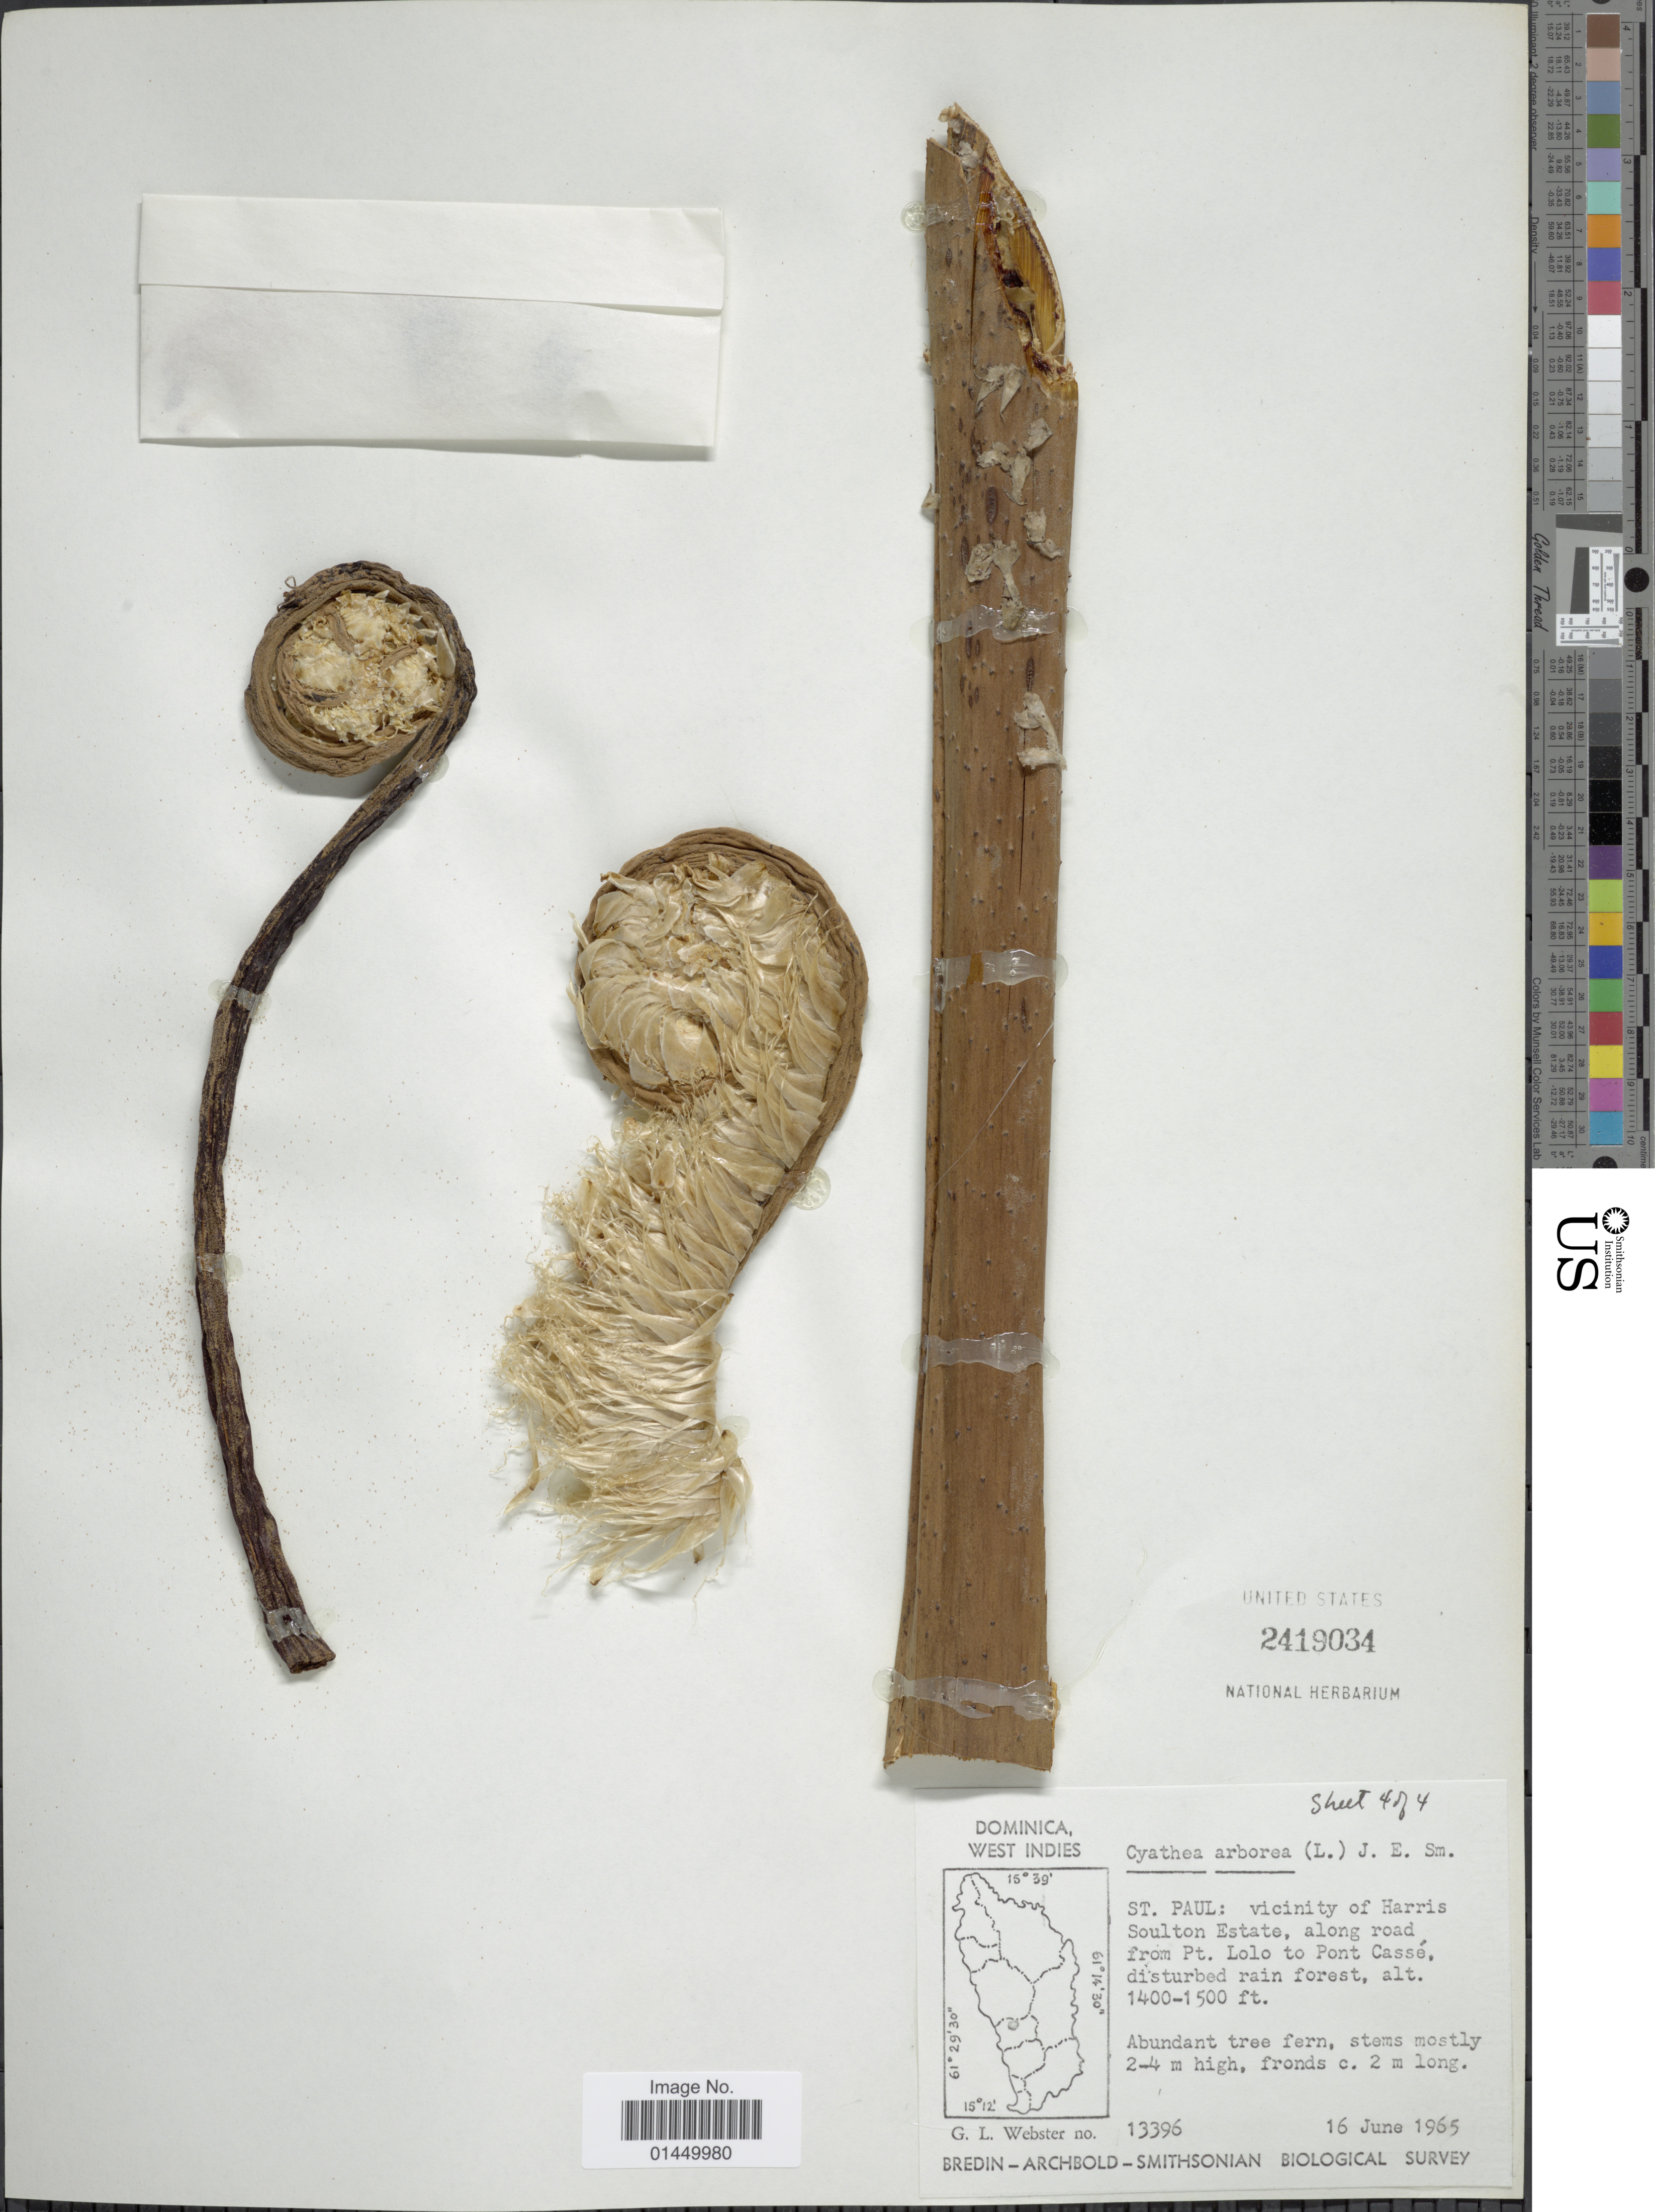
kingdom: Plantae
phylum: Tracheophyta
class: Polypodiopsida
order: Cyatheales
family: Cyatheaceae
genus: Cyathea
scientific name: Cyathea arborea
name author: (L.) Sm.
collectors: G. L. Webster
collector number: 13396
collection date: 1965-06-16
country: Dominica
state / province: St. Paul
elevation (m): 427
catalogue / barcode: US 2419034